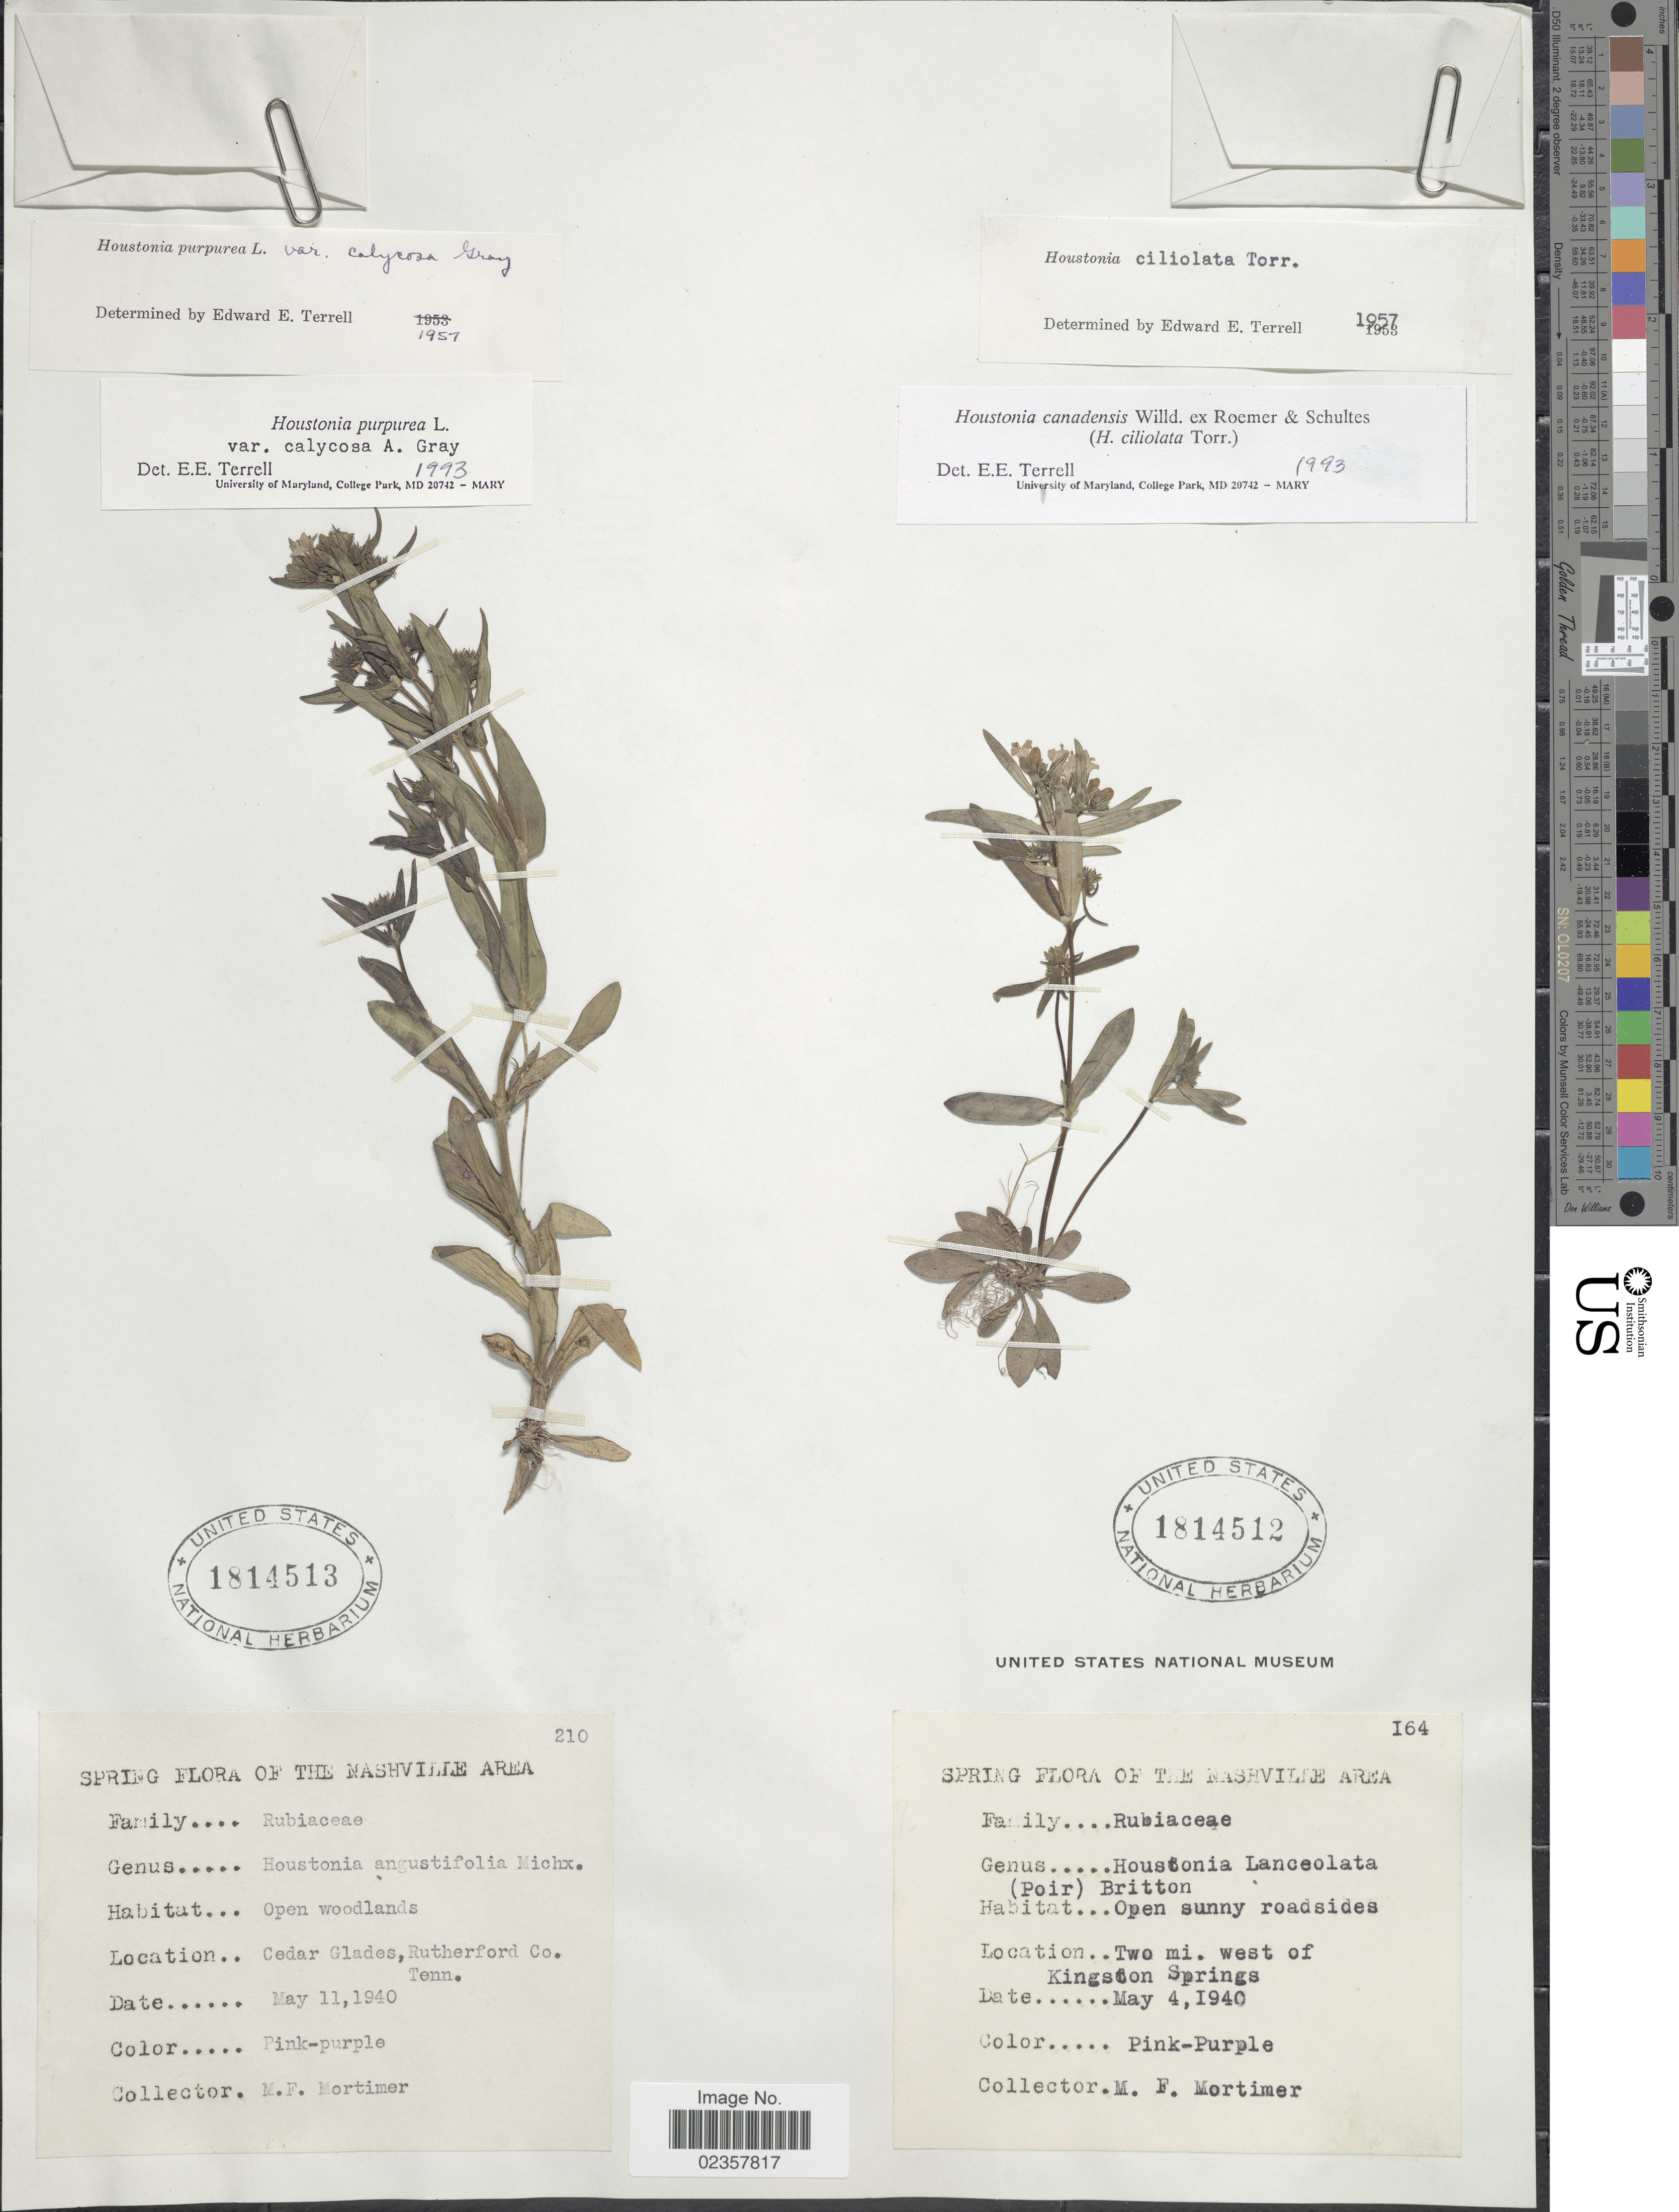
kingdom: Plantae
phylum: Tracheophyta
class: Magnoliopsida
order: Gentianales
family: Rubiaceae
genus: Houstonia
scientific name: Houstonia purpurea var. calycosa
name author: A. Gray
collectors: M. Mortimer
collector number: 210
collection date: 1940-05-11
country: United States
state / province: Tennessee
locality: Open woodlands, Cedar Glades, Rutherford Co., The Nashville Area.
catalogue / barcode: US 1814513